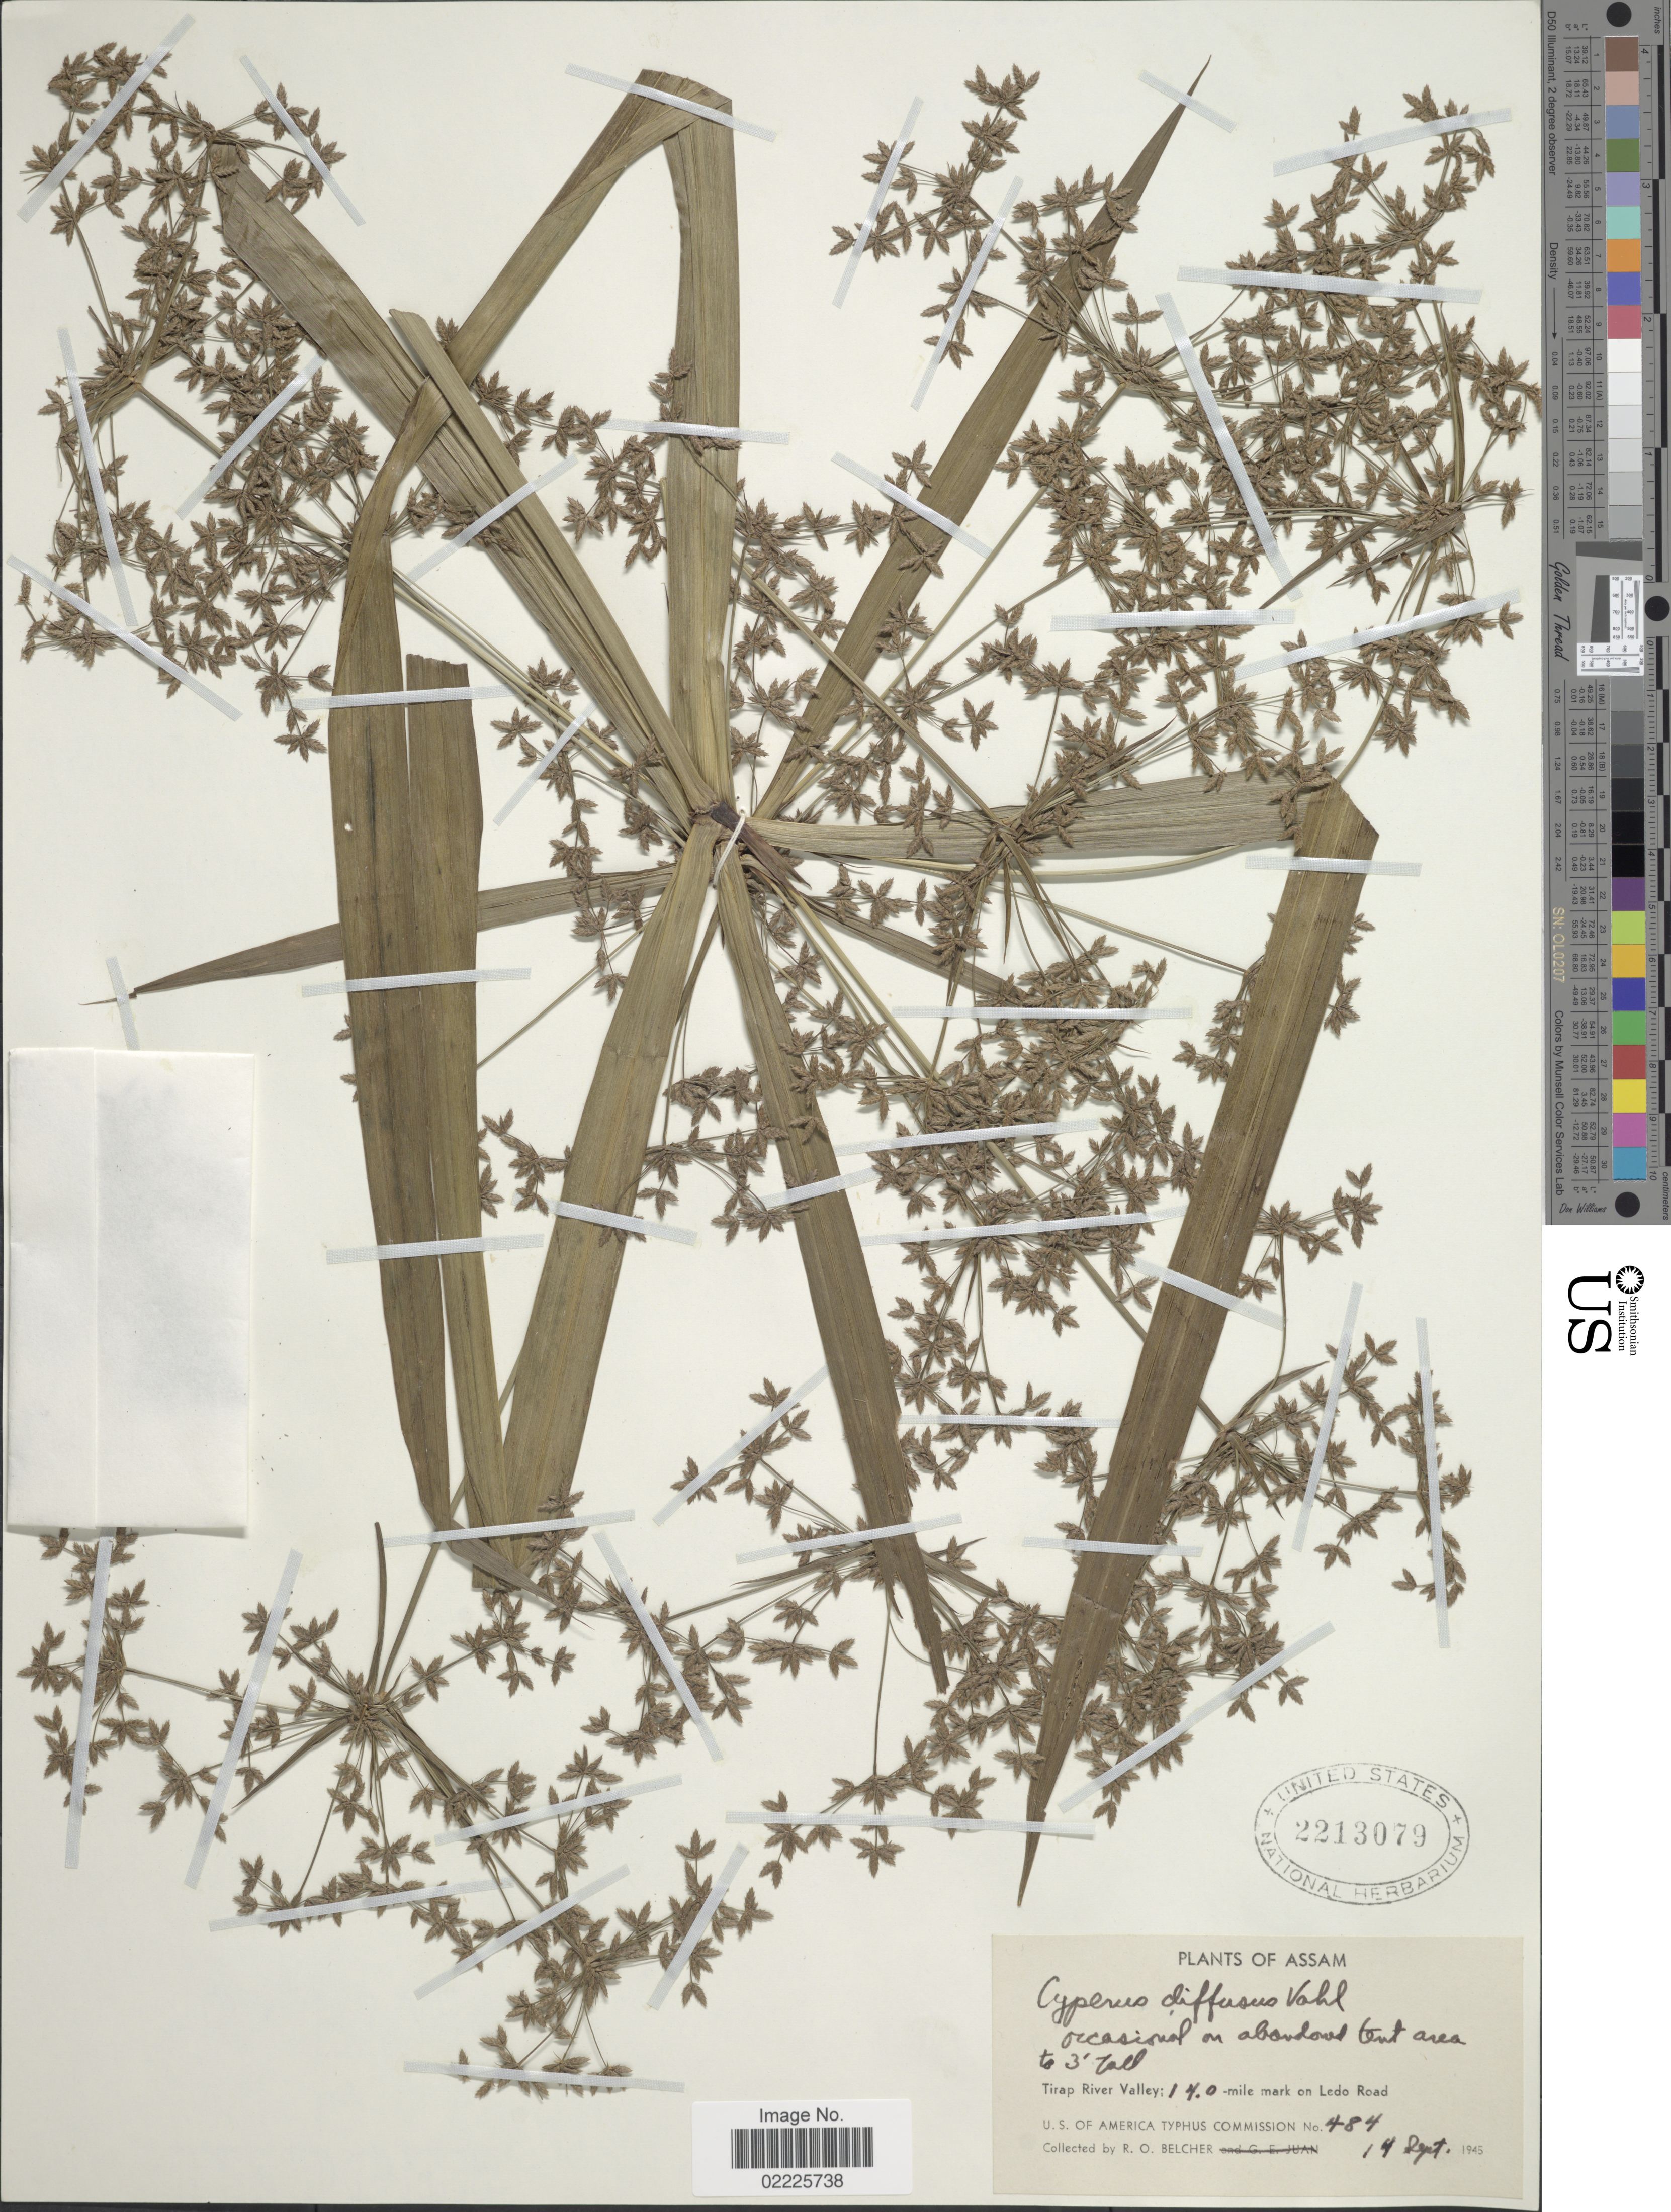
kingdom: Plantae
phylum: Tracheophyta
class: Liliopsida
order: Poales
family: Cyperaceae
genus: Cyperus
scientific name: Cyperus diffusus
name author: Vahl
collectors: R. Belcher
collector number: U.S. America Typhus Commission 484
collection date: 1945-09-14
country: India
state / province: Assam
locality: Occasional on abandoned tent area, Tirap River Valley: 14.0-mile mark on Ledo Road.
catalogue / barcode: US 2213079